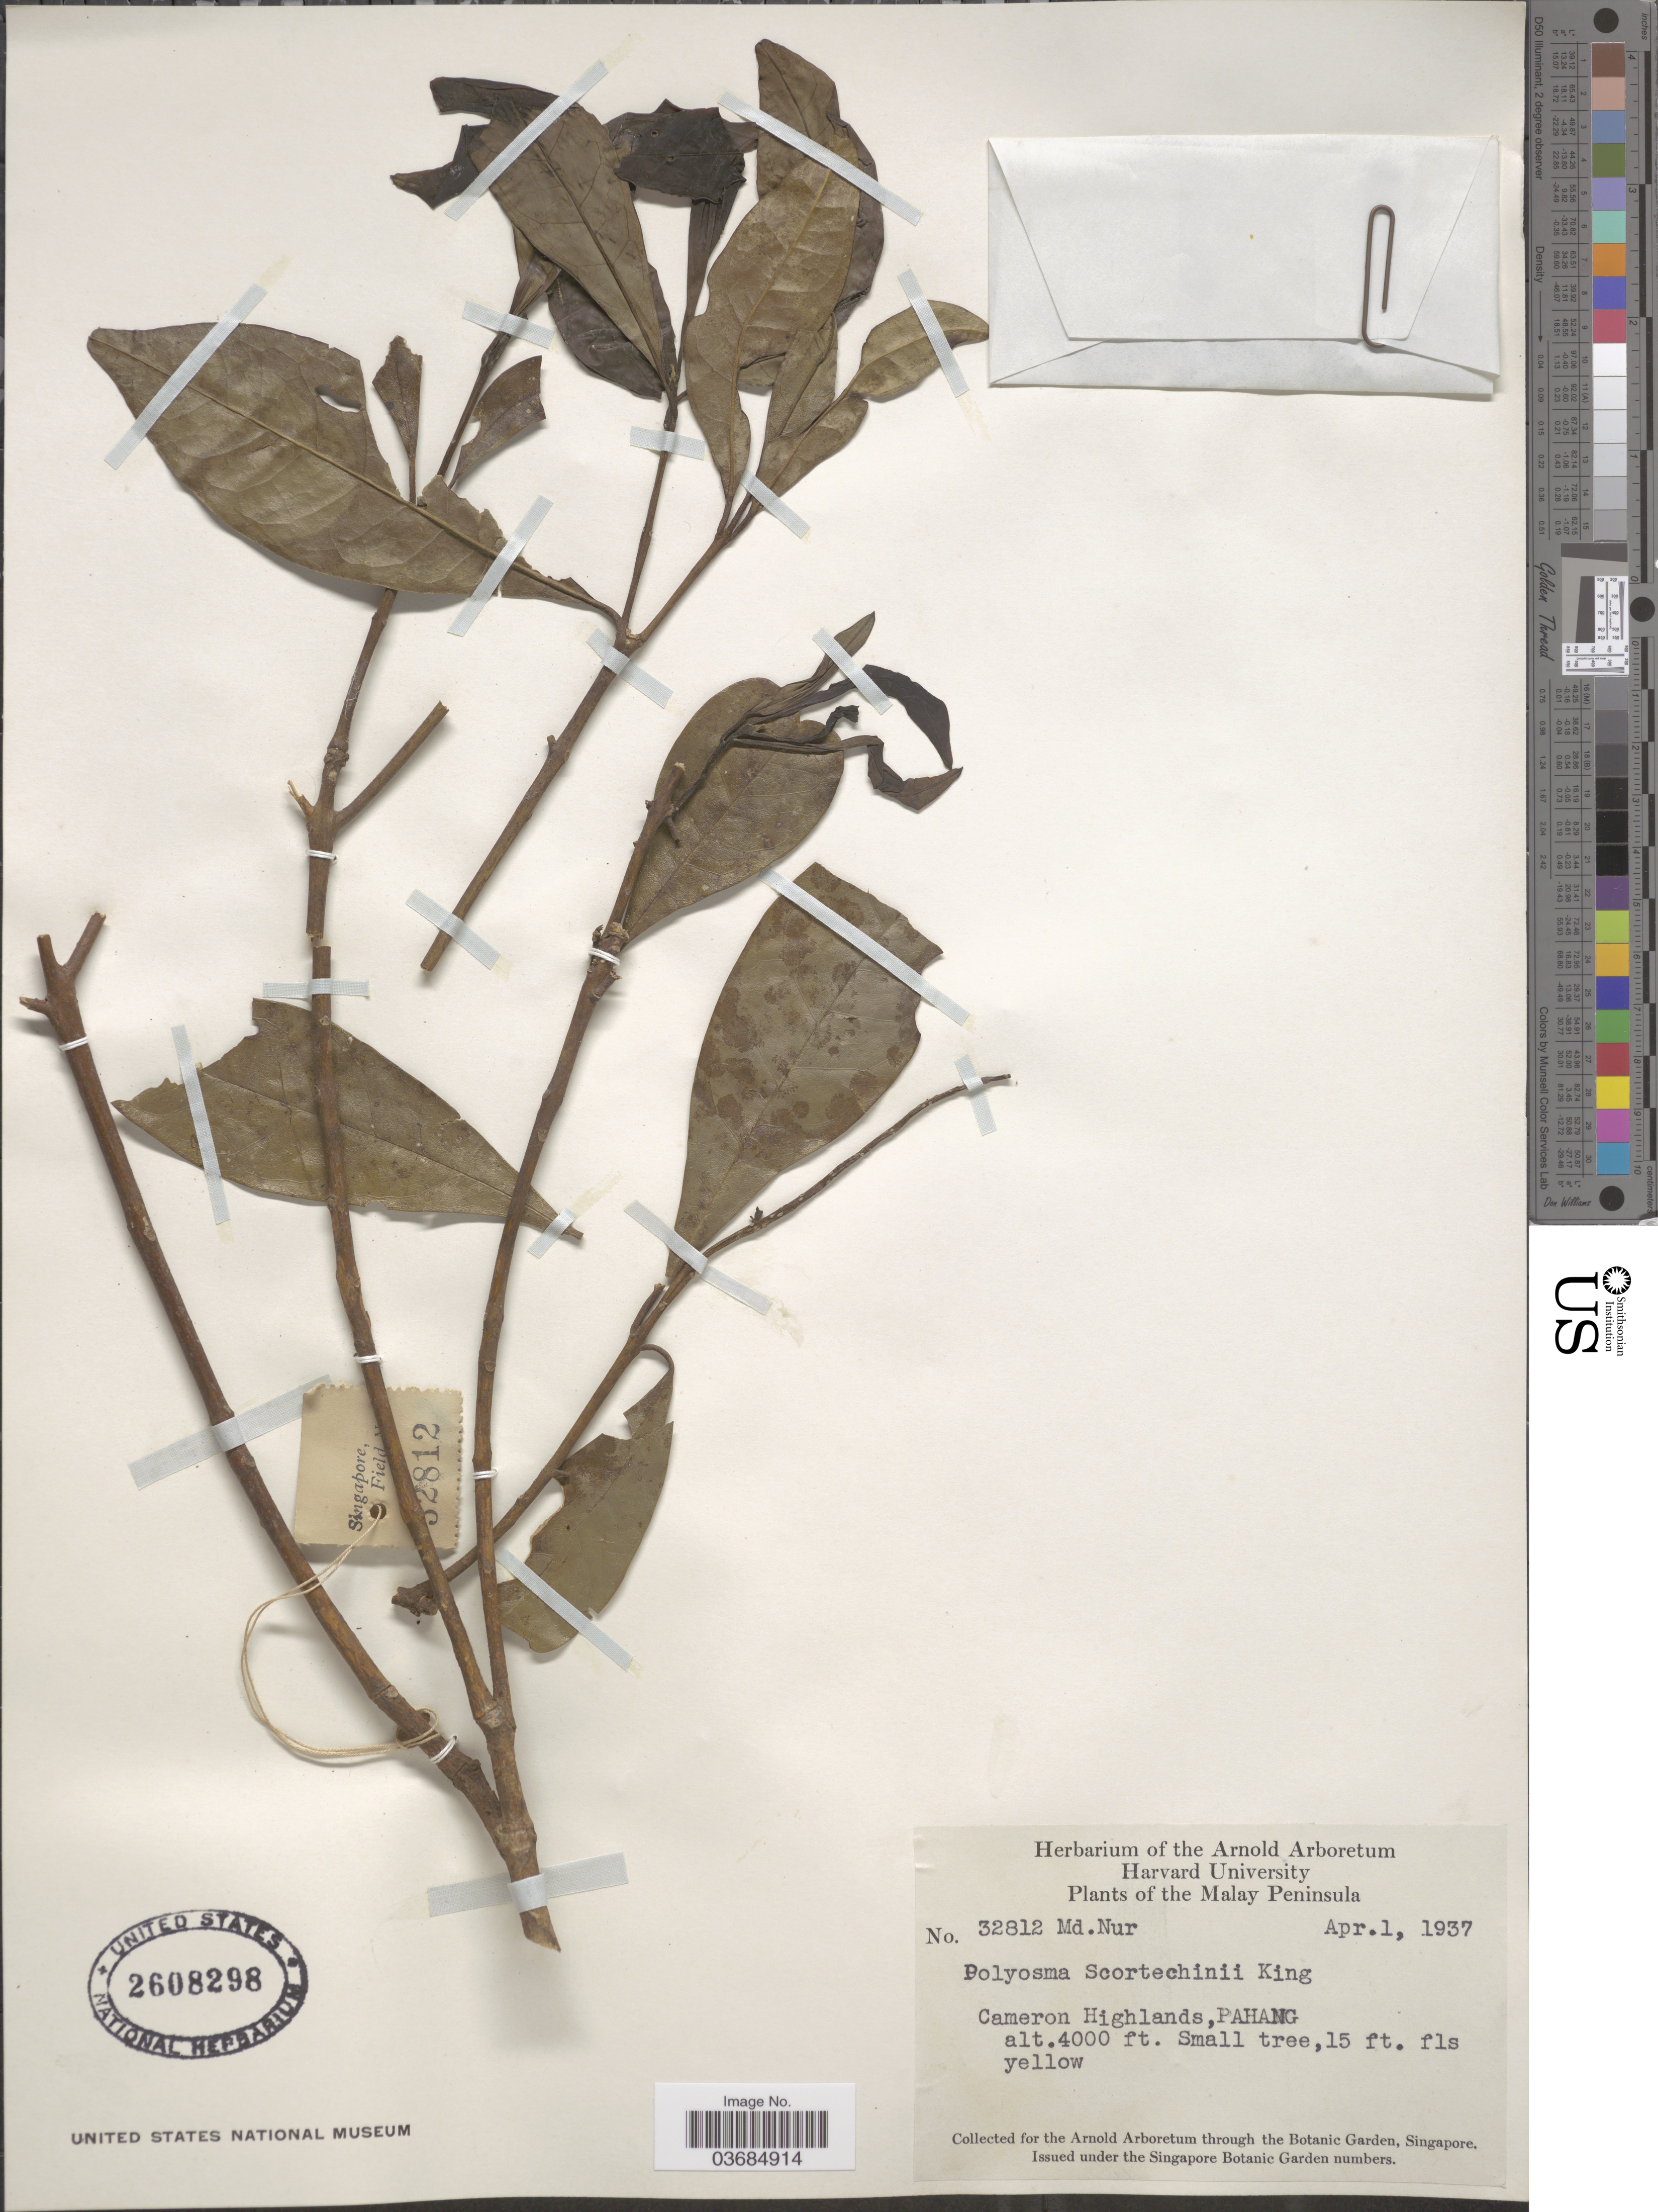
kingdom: Plantae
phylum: Tracheophyta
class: Magnoliopsida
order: Escalloniales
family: Escalloniaceae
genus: Polyosma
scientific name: Polyosma scortechinii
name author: King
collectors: M. Nur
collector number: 32812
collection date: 1937-04-01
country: Malaysia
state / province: Pahang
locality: The Malay Peninsula. Cameron Highlands.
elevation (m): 1219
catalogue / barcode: US 2608298